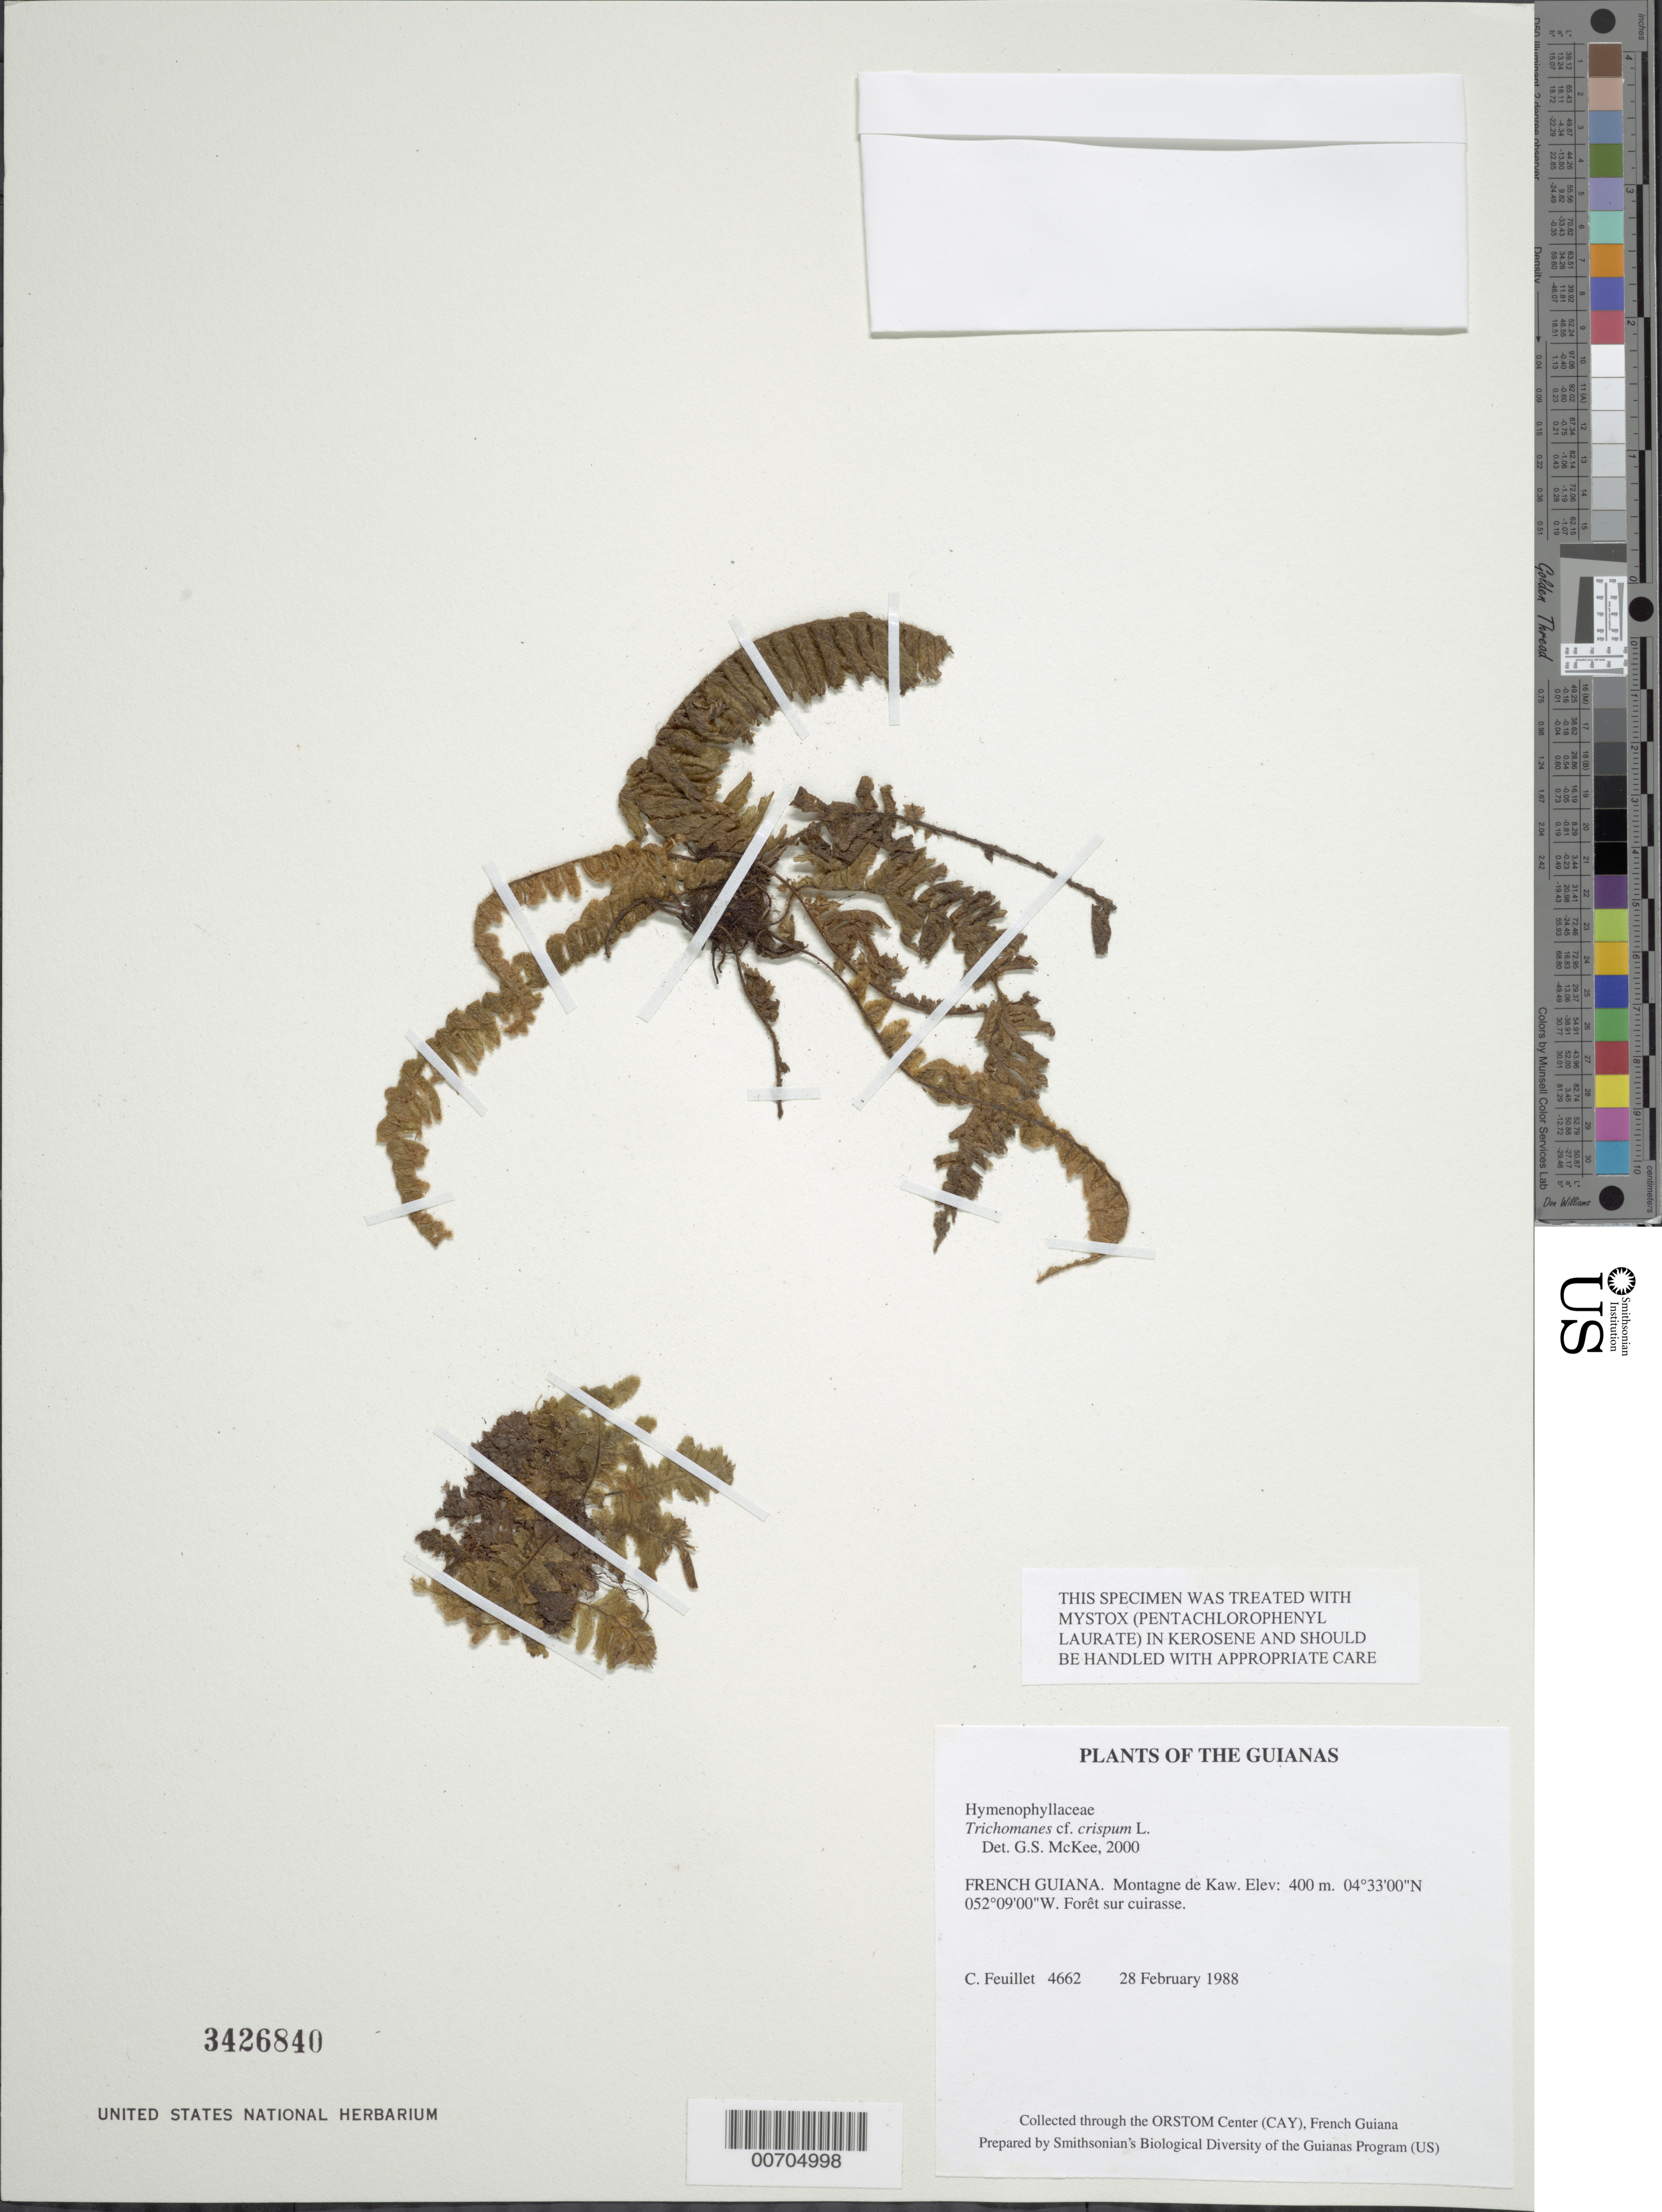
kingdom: Plantae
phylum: Tracheophyta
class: Polypodiopsida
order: Hymenophyllales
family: Hymenophyllaceae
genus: Trichomanes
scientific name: Trichomanes crispum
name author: L.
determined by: McKee, G. S., (US), NMNH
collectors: C. Feuillet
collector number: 4662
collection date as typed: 28 Feb1988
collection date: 1988-02-28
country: French Guiana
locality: Montagne de Kaw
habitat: Forêt sur cuirasse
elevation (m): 45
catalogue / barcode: US 3426840